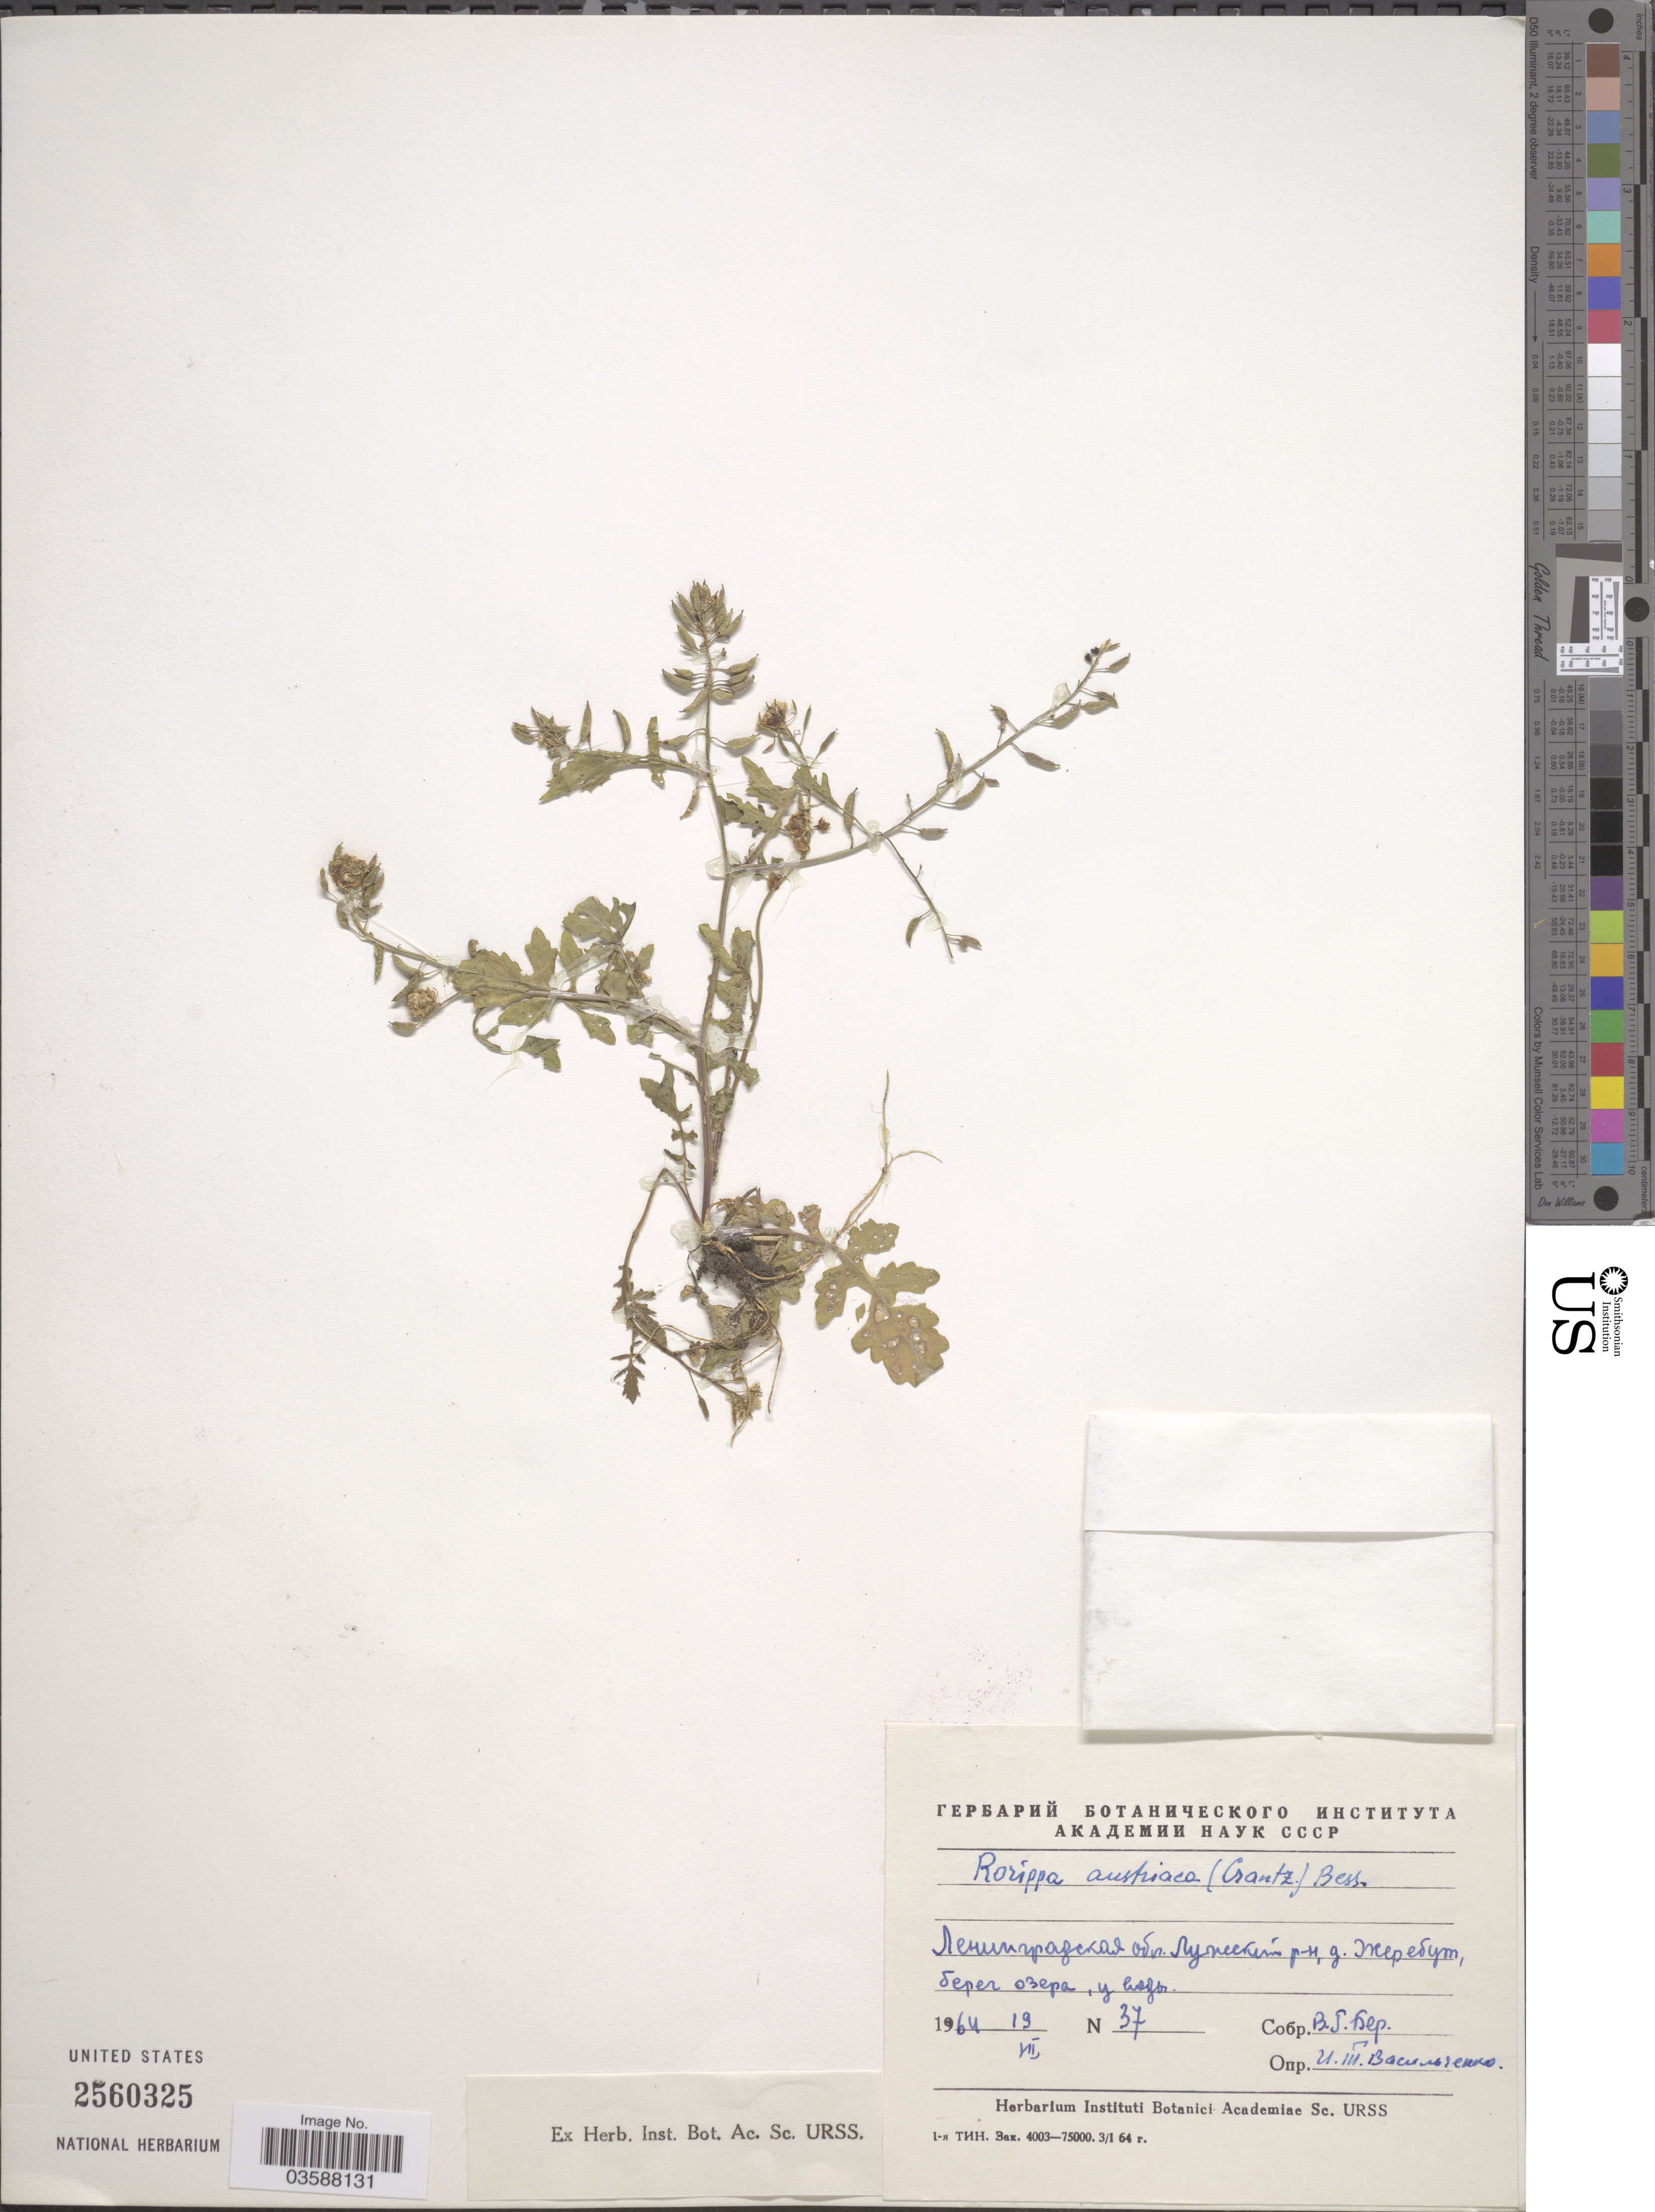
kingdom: Plantae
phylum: Tracheophyta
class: Magnoliopsida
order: Brassicales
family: Brassicaceae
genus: Rorippa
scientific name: Rorippa austriaca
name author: (Crantz) Besser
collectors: V. Ber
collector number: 37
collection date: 1964-07-19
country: Russian Federation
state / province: Leningrad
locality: Village Zherebut, lake shore.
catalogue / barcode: US 2560325